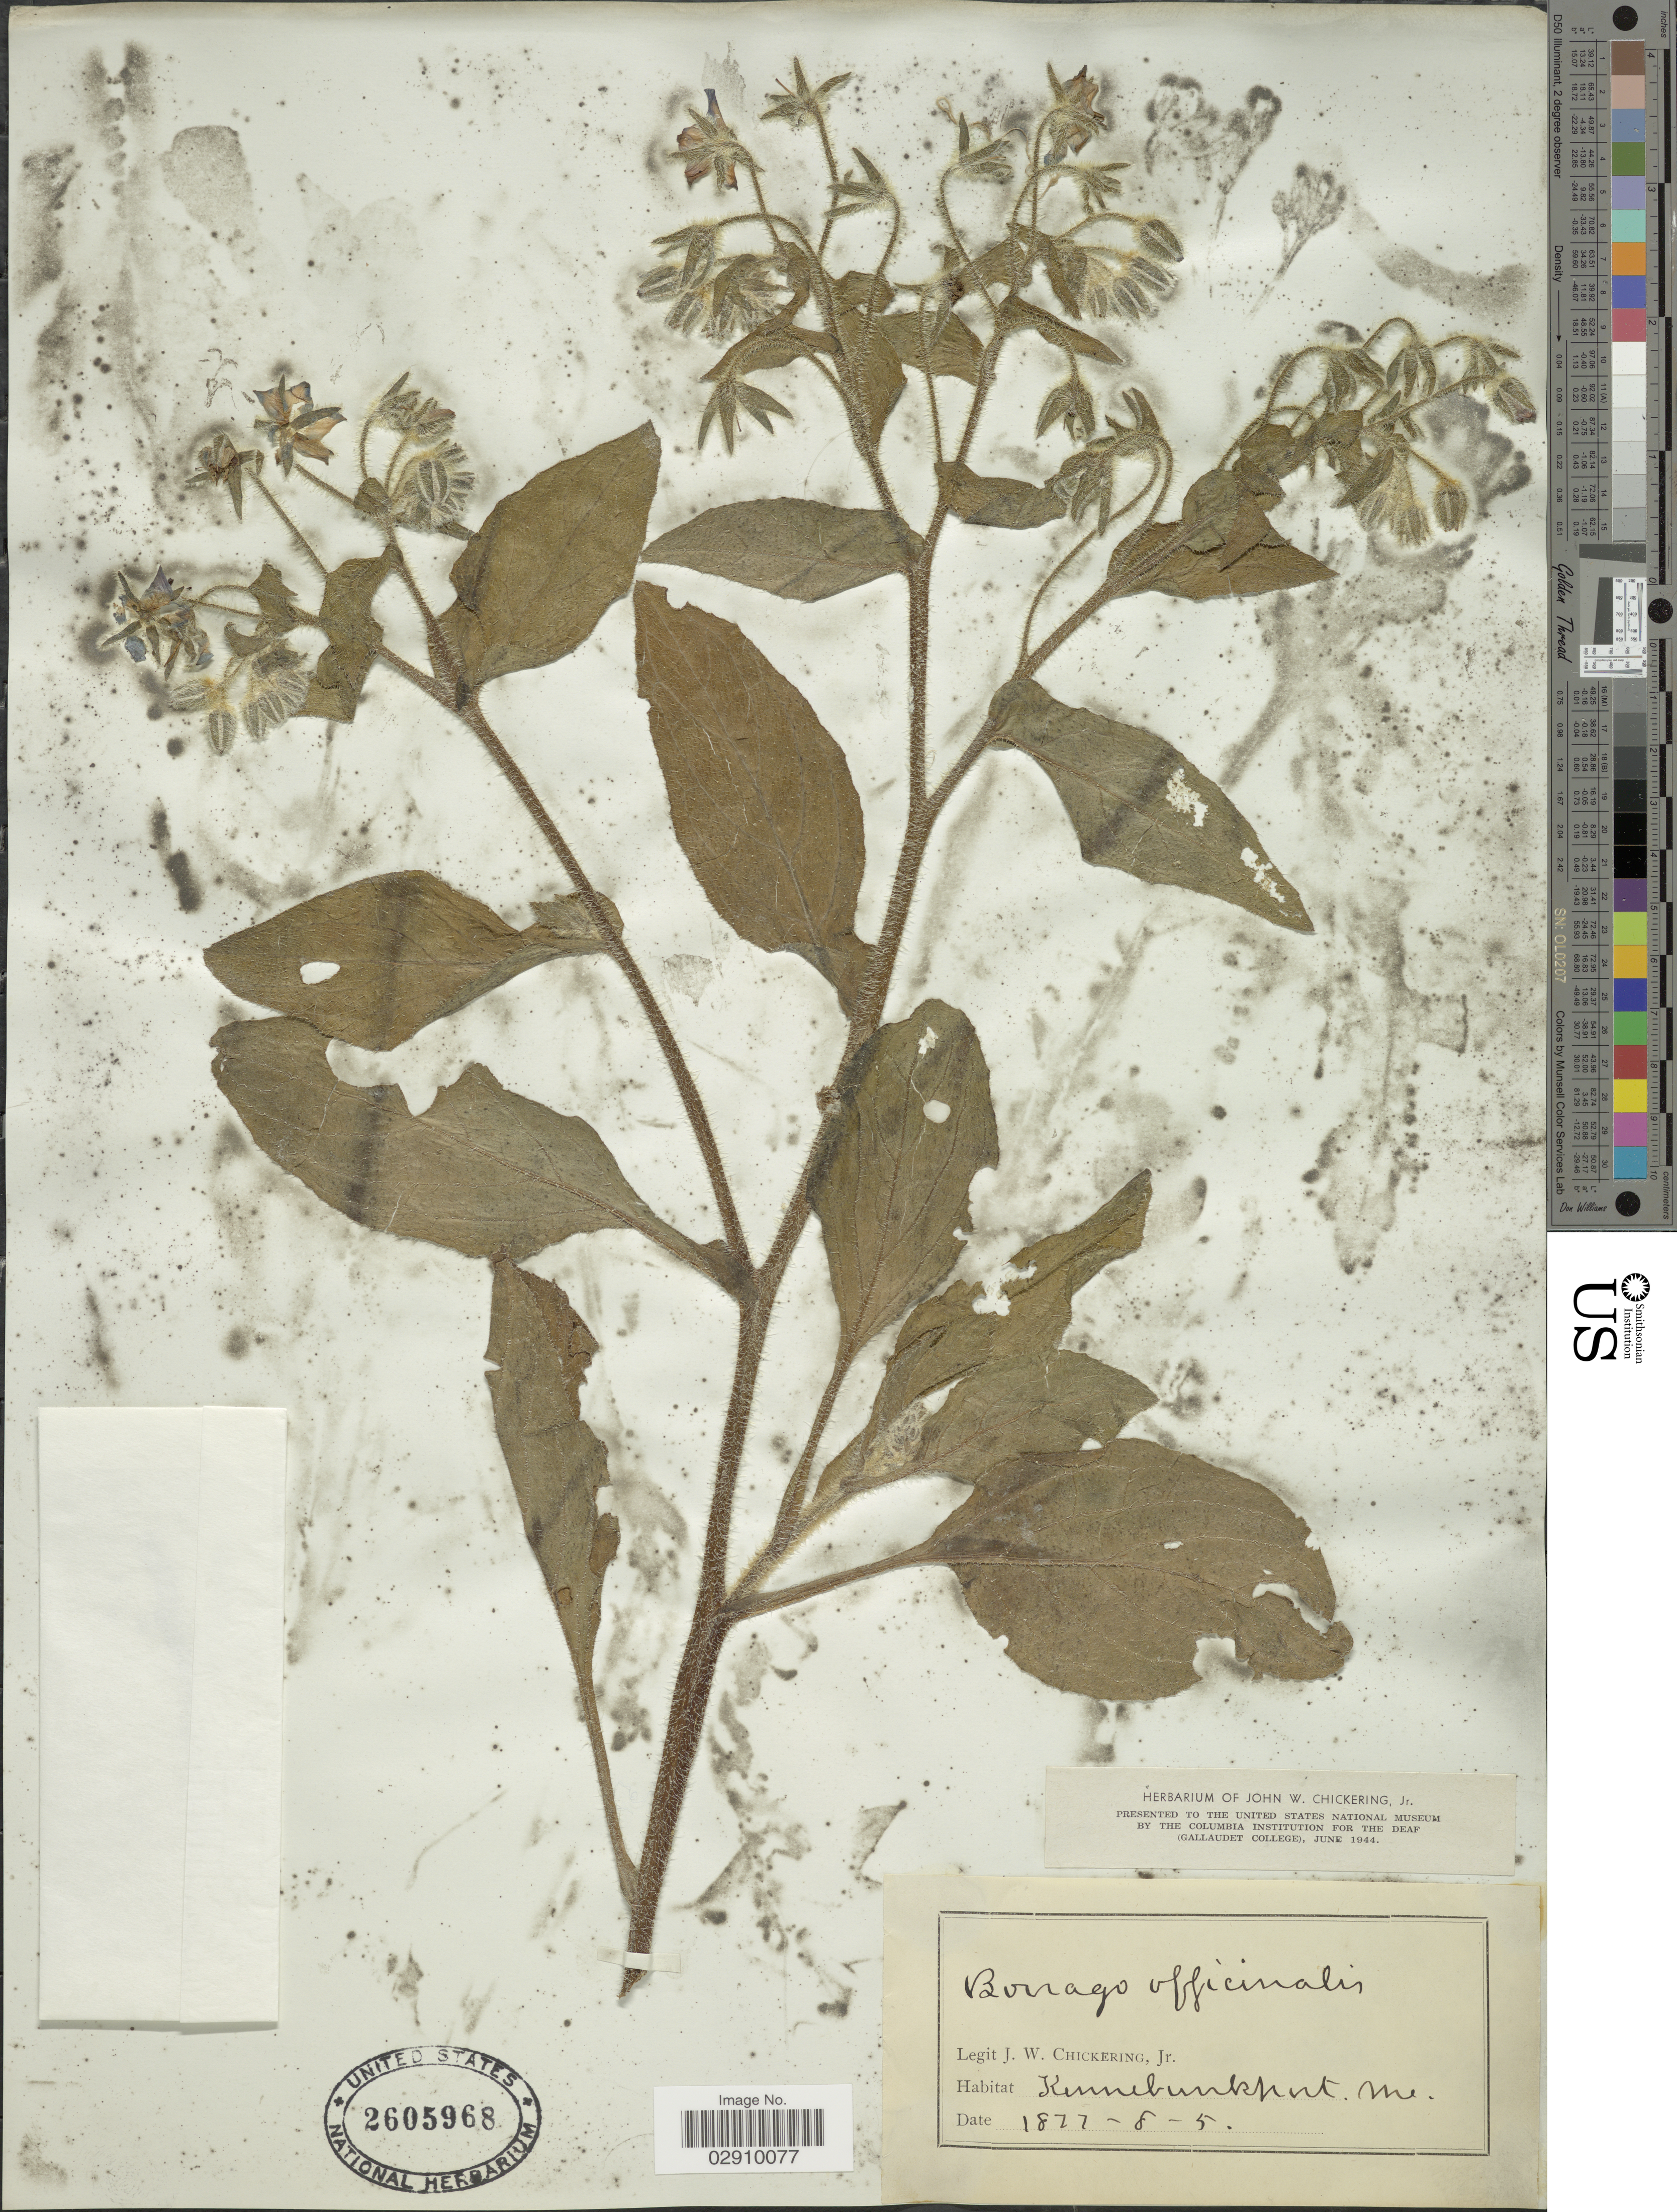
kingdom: Plantae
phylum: Tracheophyta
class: Magnoliopsida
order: Boraginales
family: Boraginaceae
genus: Borago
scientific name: Borago officinalis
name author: L.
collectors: J. W. Chickering Jr.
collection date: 1877-05-08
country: United States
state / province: Maine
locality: Kennebunkport, Me.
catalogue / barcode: US 2605968